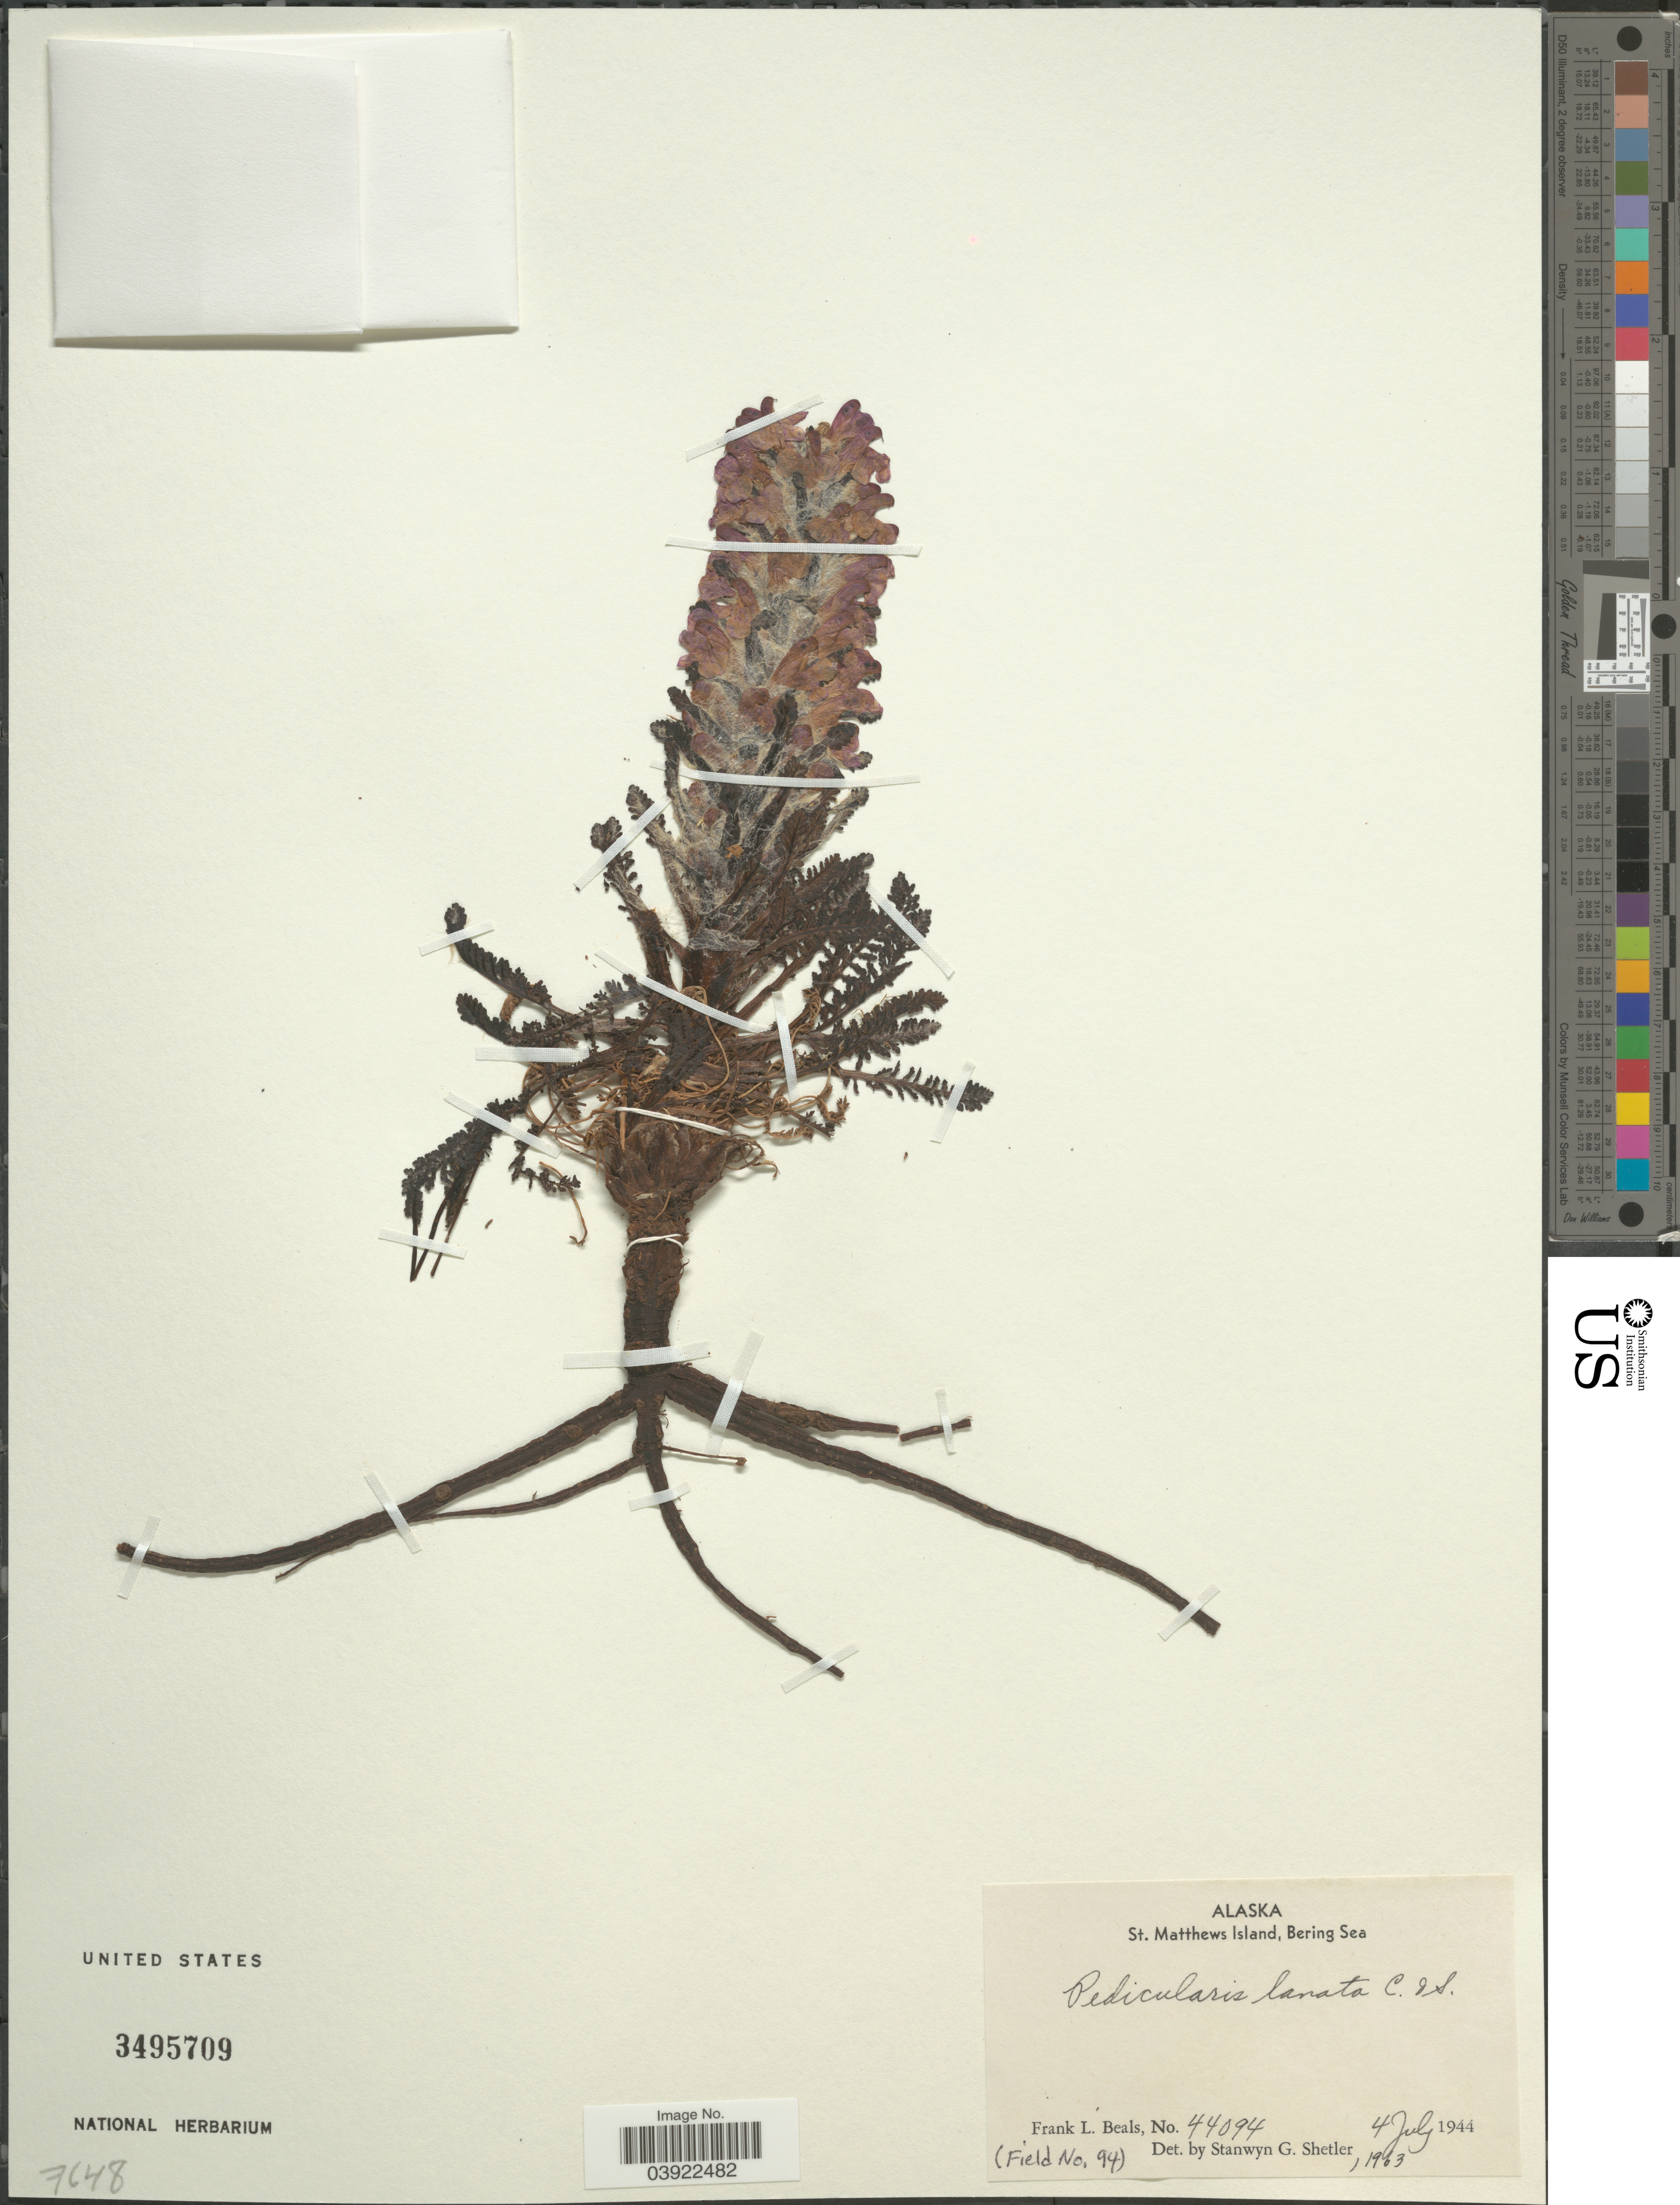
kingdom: Plantae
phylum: Tracheophyta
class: Magnoliopsida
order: Lamiales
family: Orobanchaceae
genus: Pedicularis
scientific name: Pedicularis lanata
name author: Willd. ex Cham. & Schltdl.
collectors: F. Beals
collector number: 44094/94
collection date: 1944-07-04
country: United States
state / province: Alaska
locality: St. Matthews Island, Bering Sea.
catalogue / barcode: US 3495709